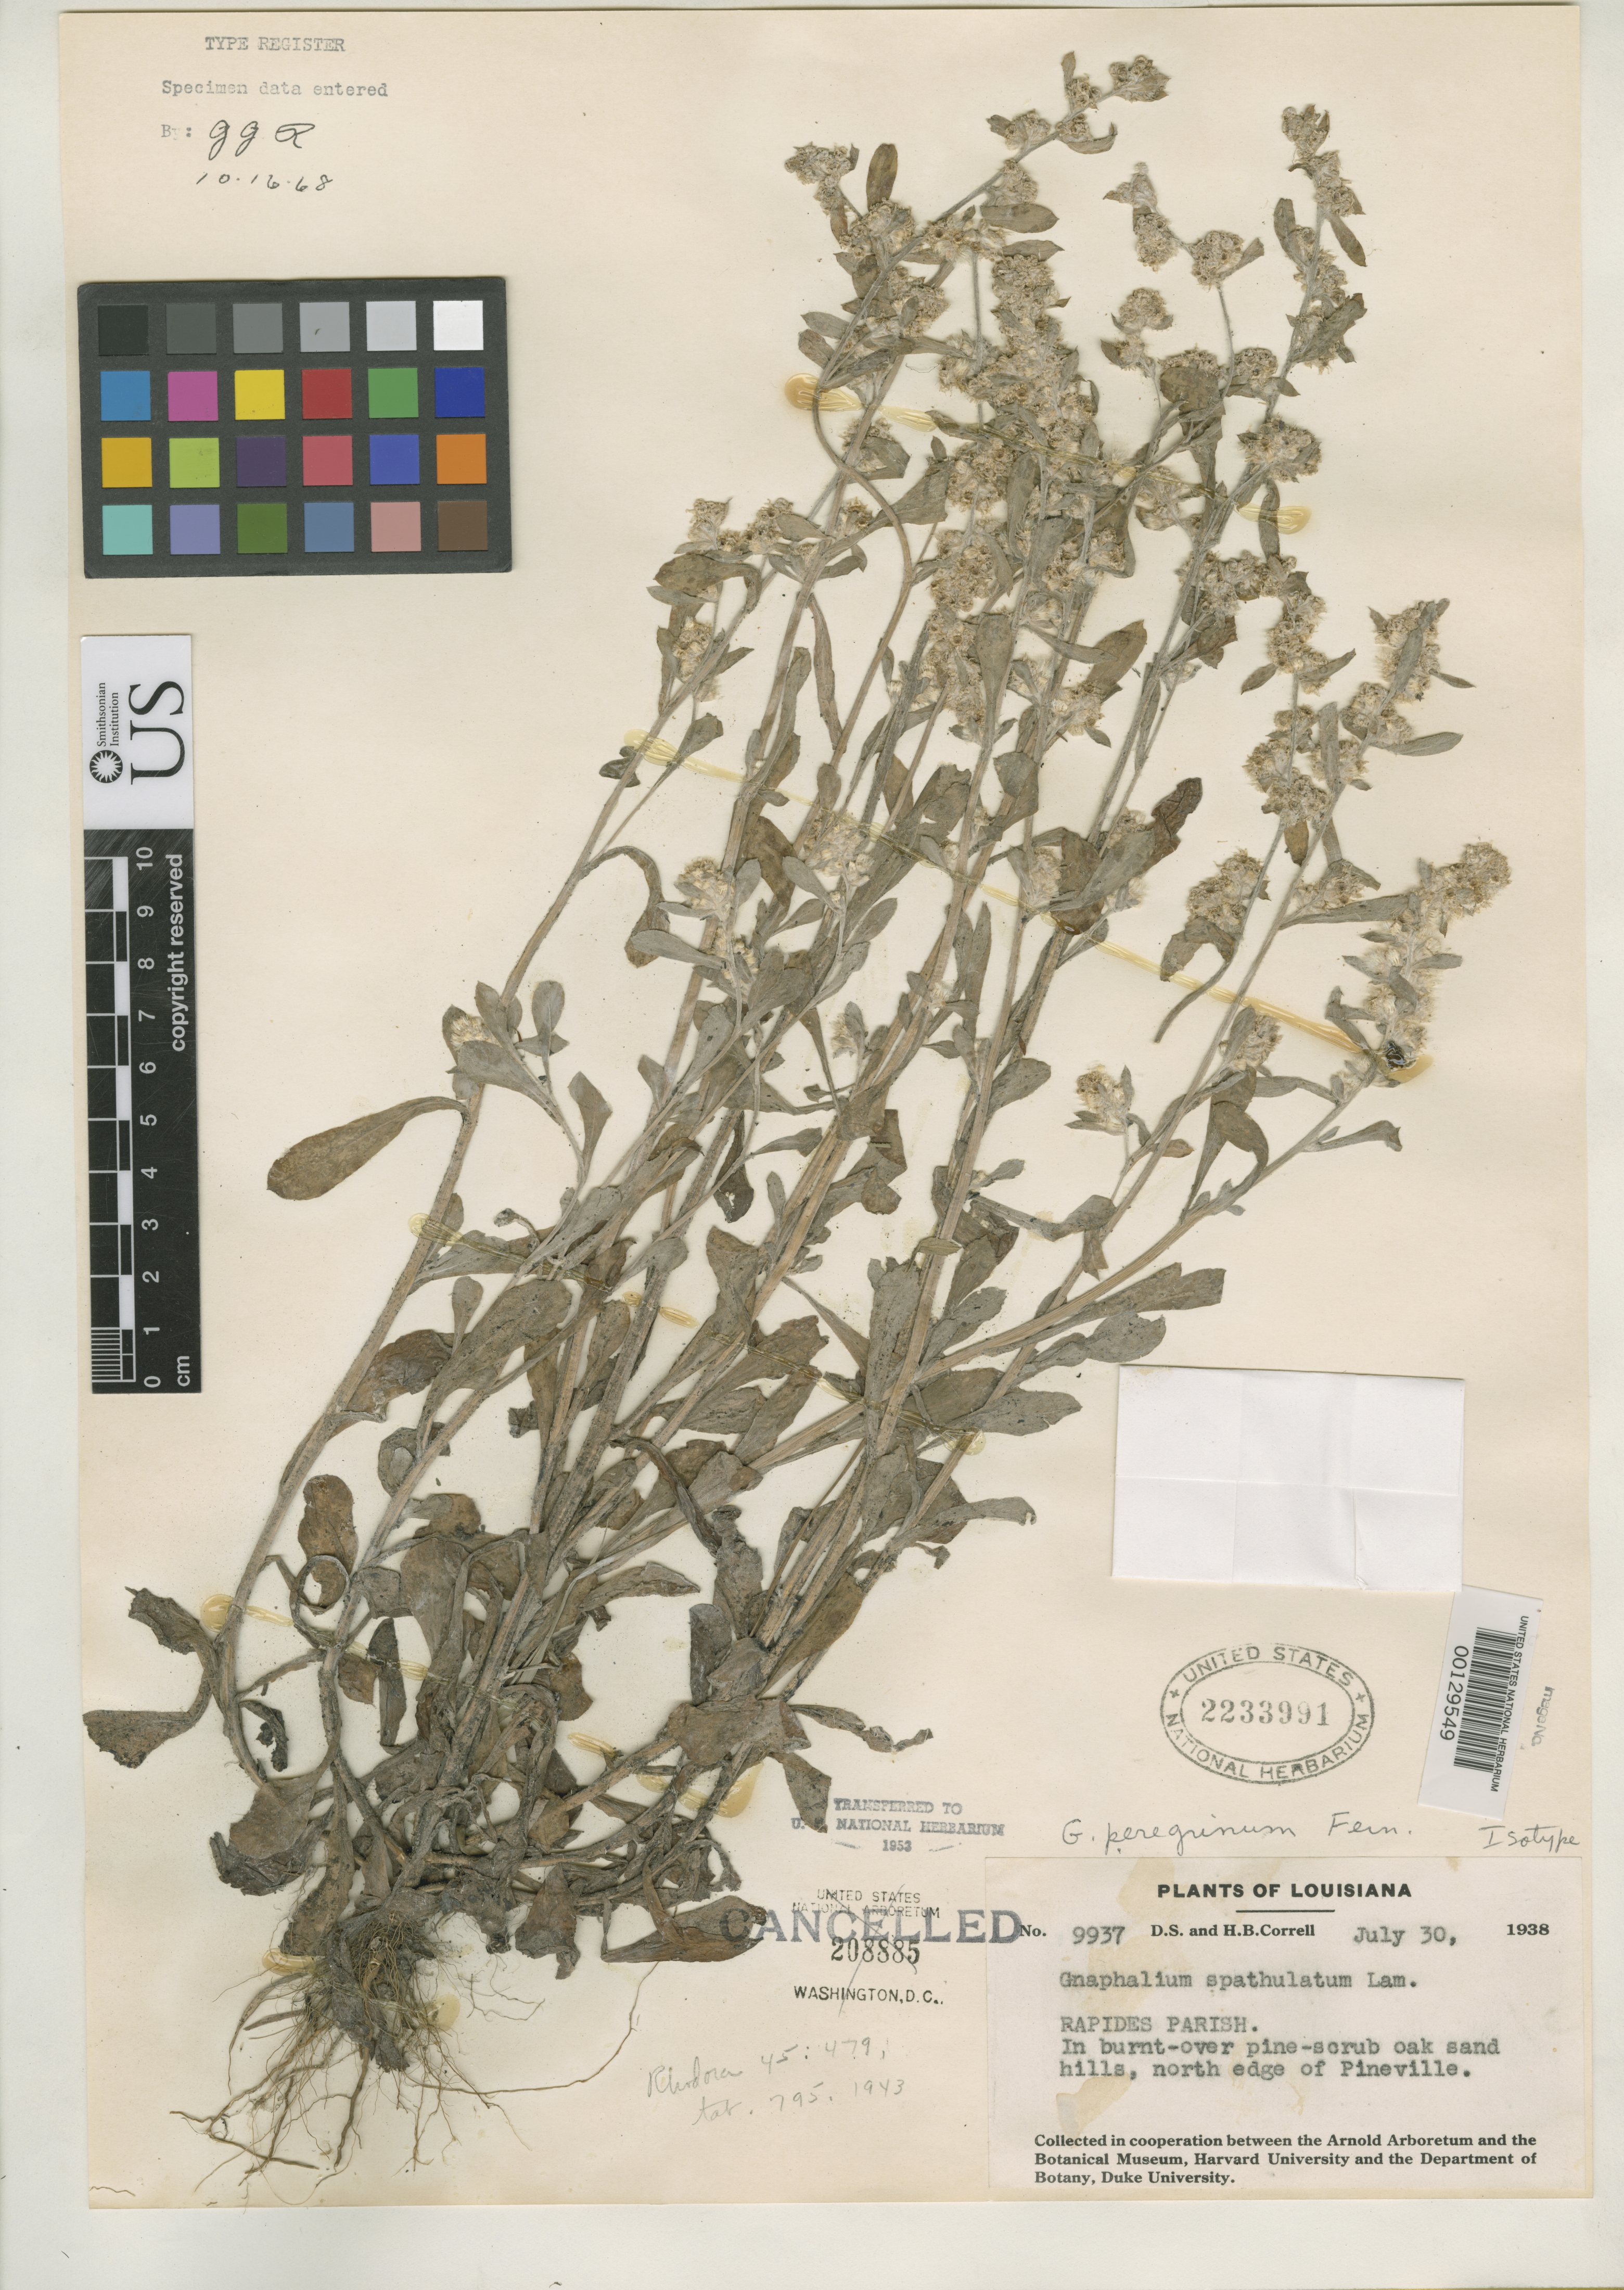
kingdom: Plantae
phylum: Tracheophyta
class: Magnoliopsida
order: Asterales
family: Asteraceae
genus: Gnaphalium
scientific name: Gnaphalium peregrinum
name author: Fernald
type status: Isotype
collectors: D. S. Correll & H. Correll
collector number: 9937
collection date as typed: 30 Jul 1938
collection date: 1938-07-30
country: United States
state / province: Louisiana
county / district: Rapides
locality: Pineville.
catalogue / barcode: US 2233991